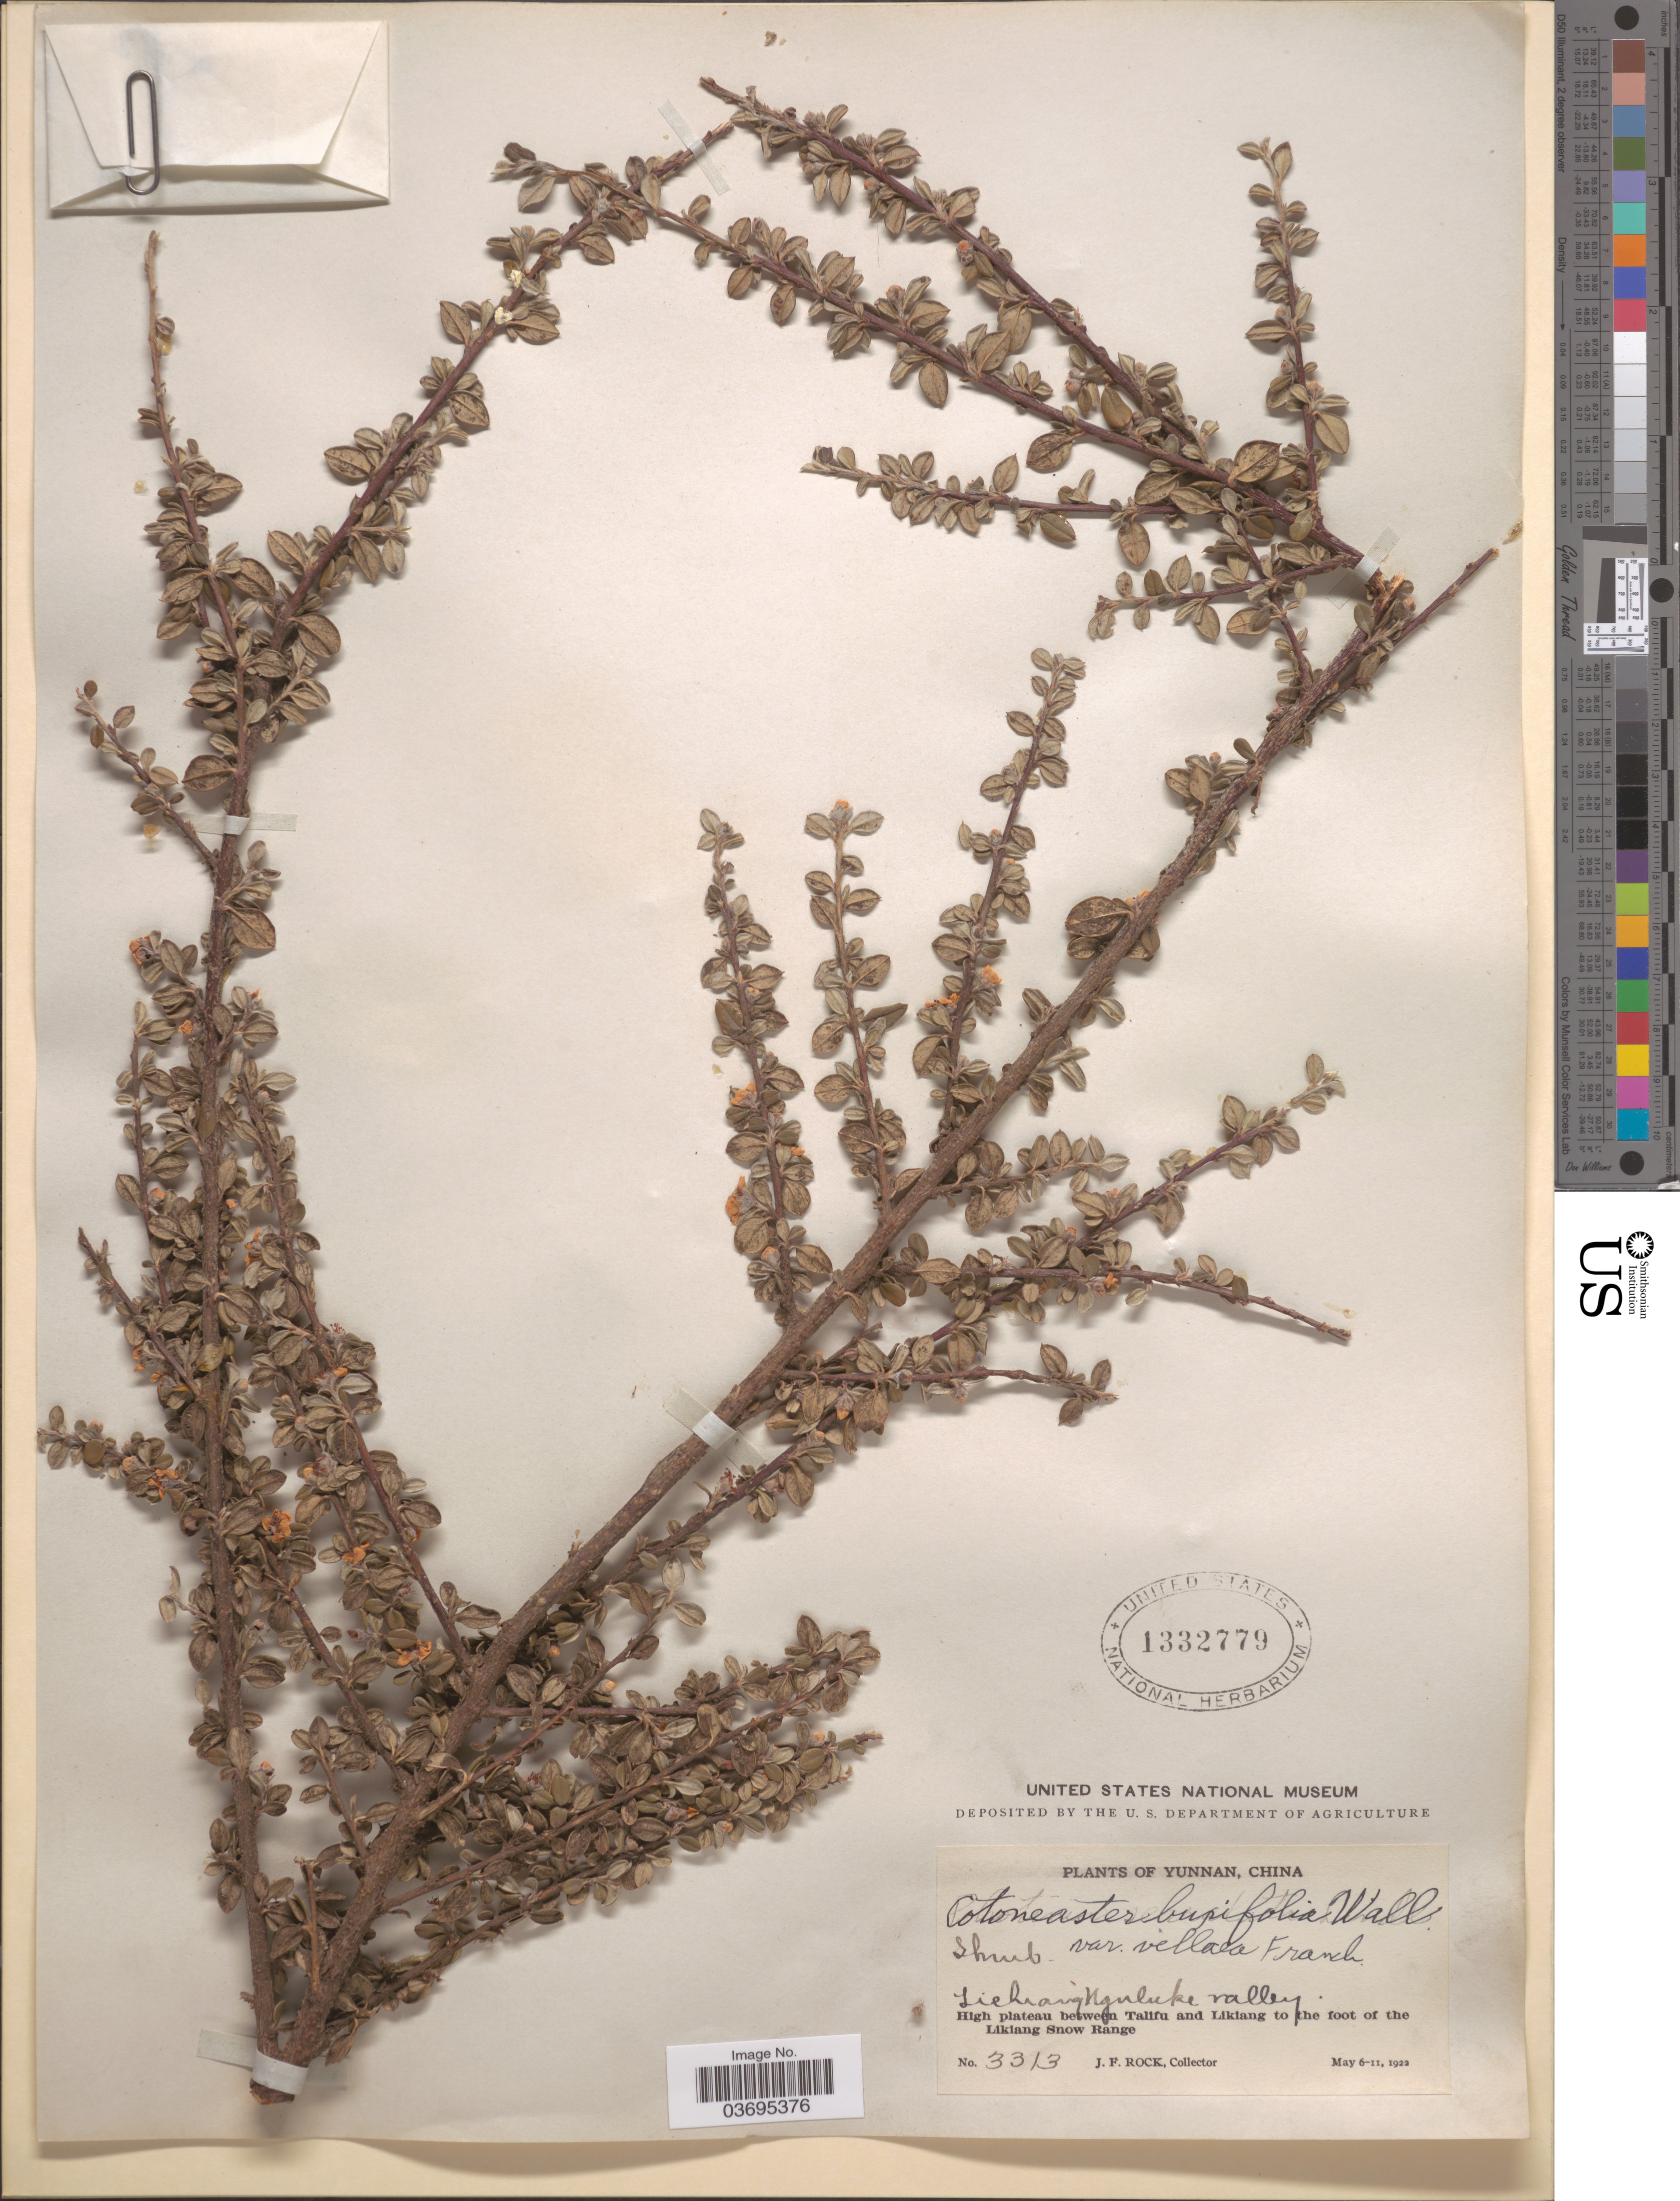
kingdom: Plantae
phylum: Tracheophyta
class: Magnoliopsida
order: Rosales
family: Rosaceae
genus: Cotoneaster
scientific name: Cotoneaster buxifolius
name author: Wall. ex Lindl.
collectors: J. Rock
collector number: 3313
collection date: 1922-05-06/1922-05-11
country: China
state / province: Yunnan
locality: Liehraing [interpreted] Nguluke [interpreted] valley. High plateau between Talifu and Likiang to the foot of the Likiang Snow Range.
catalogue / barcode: US 1332779